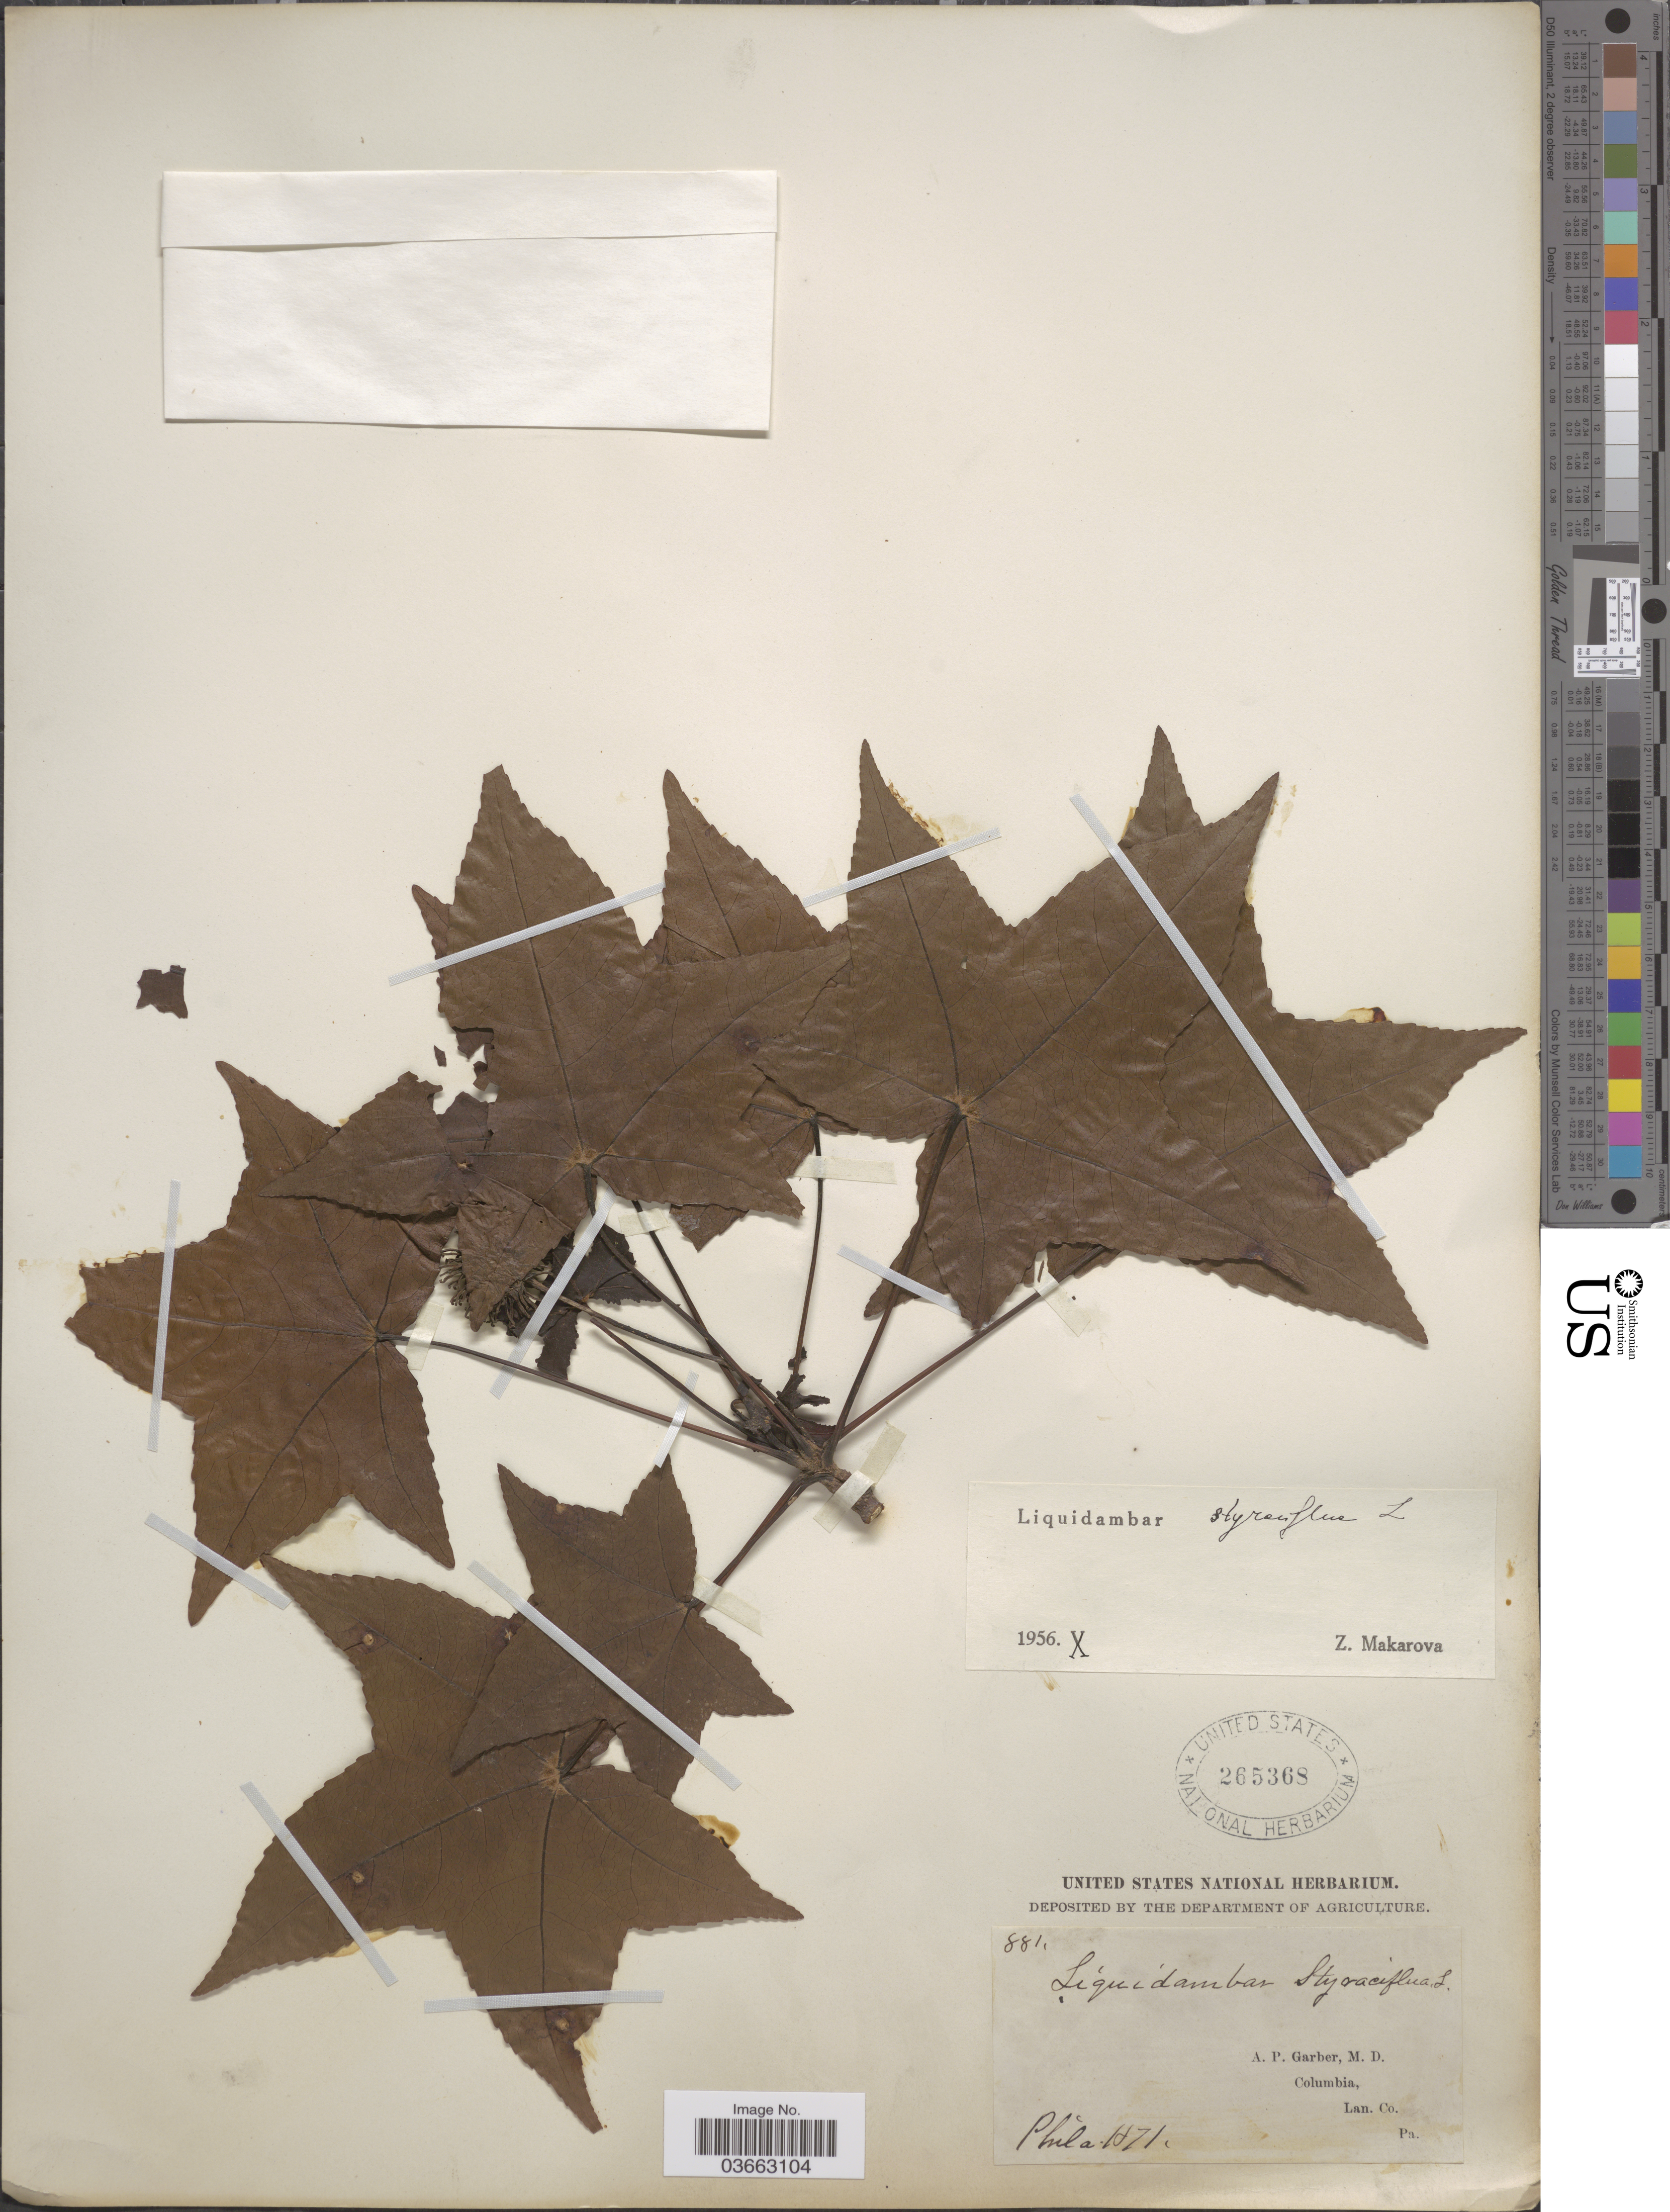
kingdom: Plantae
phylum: Tracheophyta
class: Magnoliopsida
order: Saxifragales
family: Altingiaceae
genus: Liquidambar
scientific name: Liquidambar styraciflua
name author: L.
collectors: A. P. Garber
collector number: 881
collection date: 1871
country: United States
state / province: Pennsylvania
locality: Lan. Co. Phila.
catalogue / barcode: US 265368